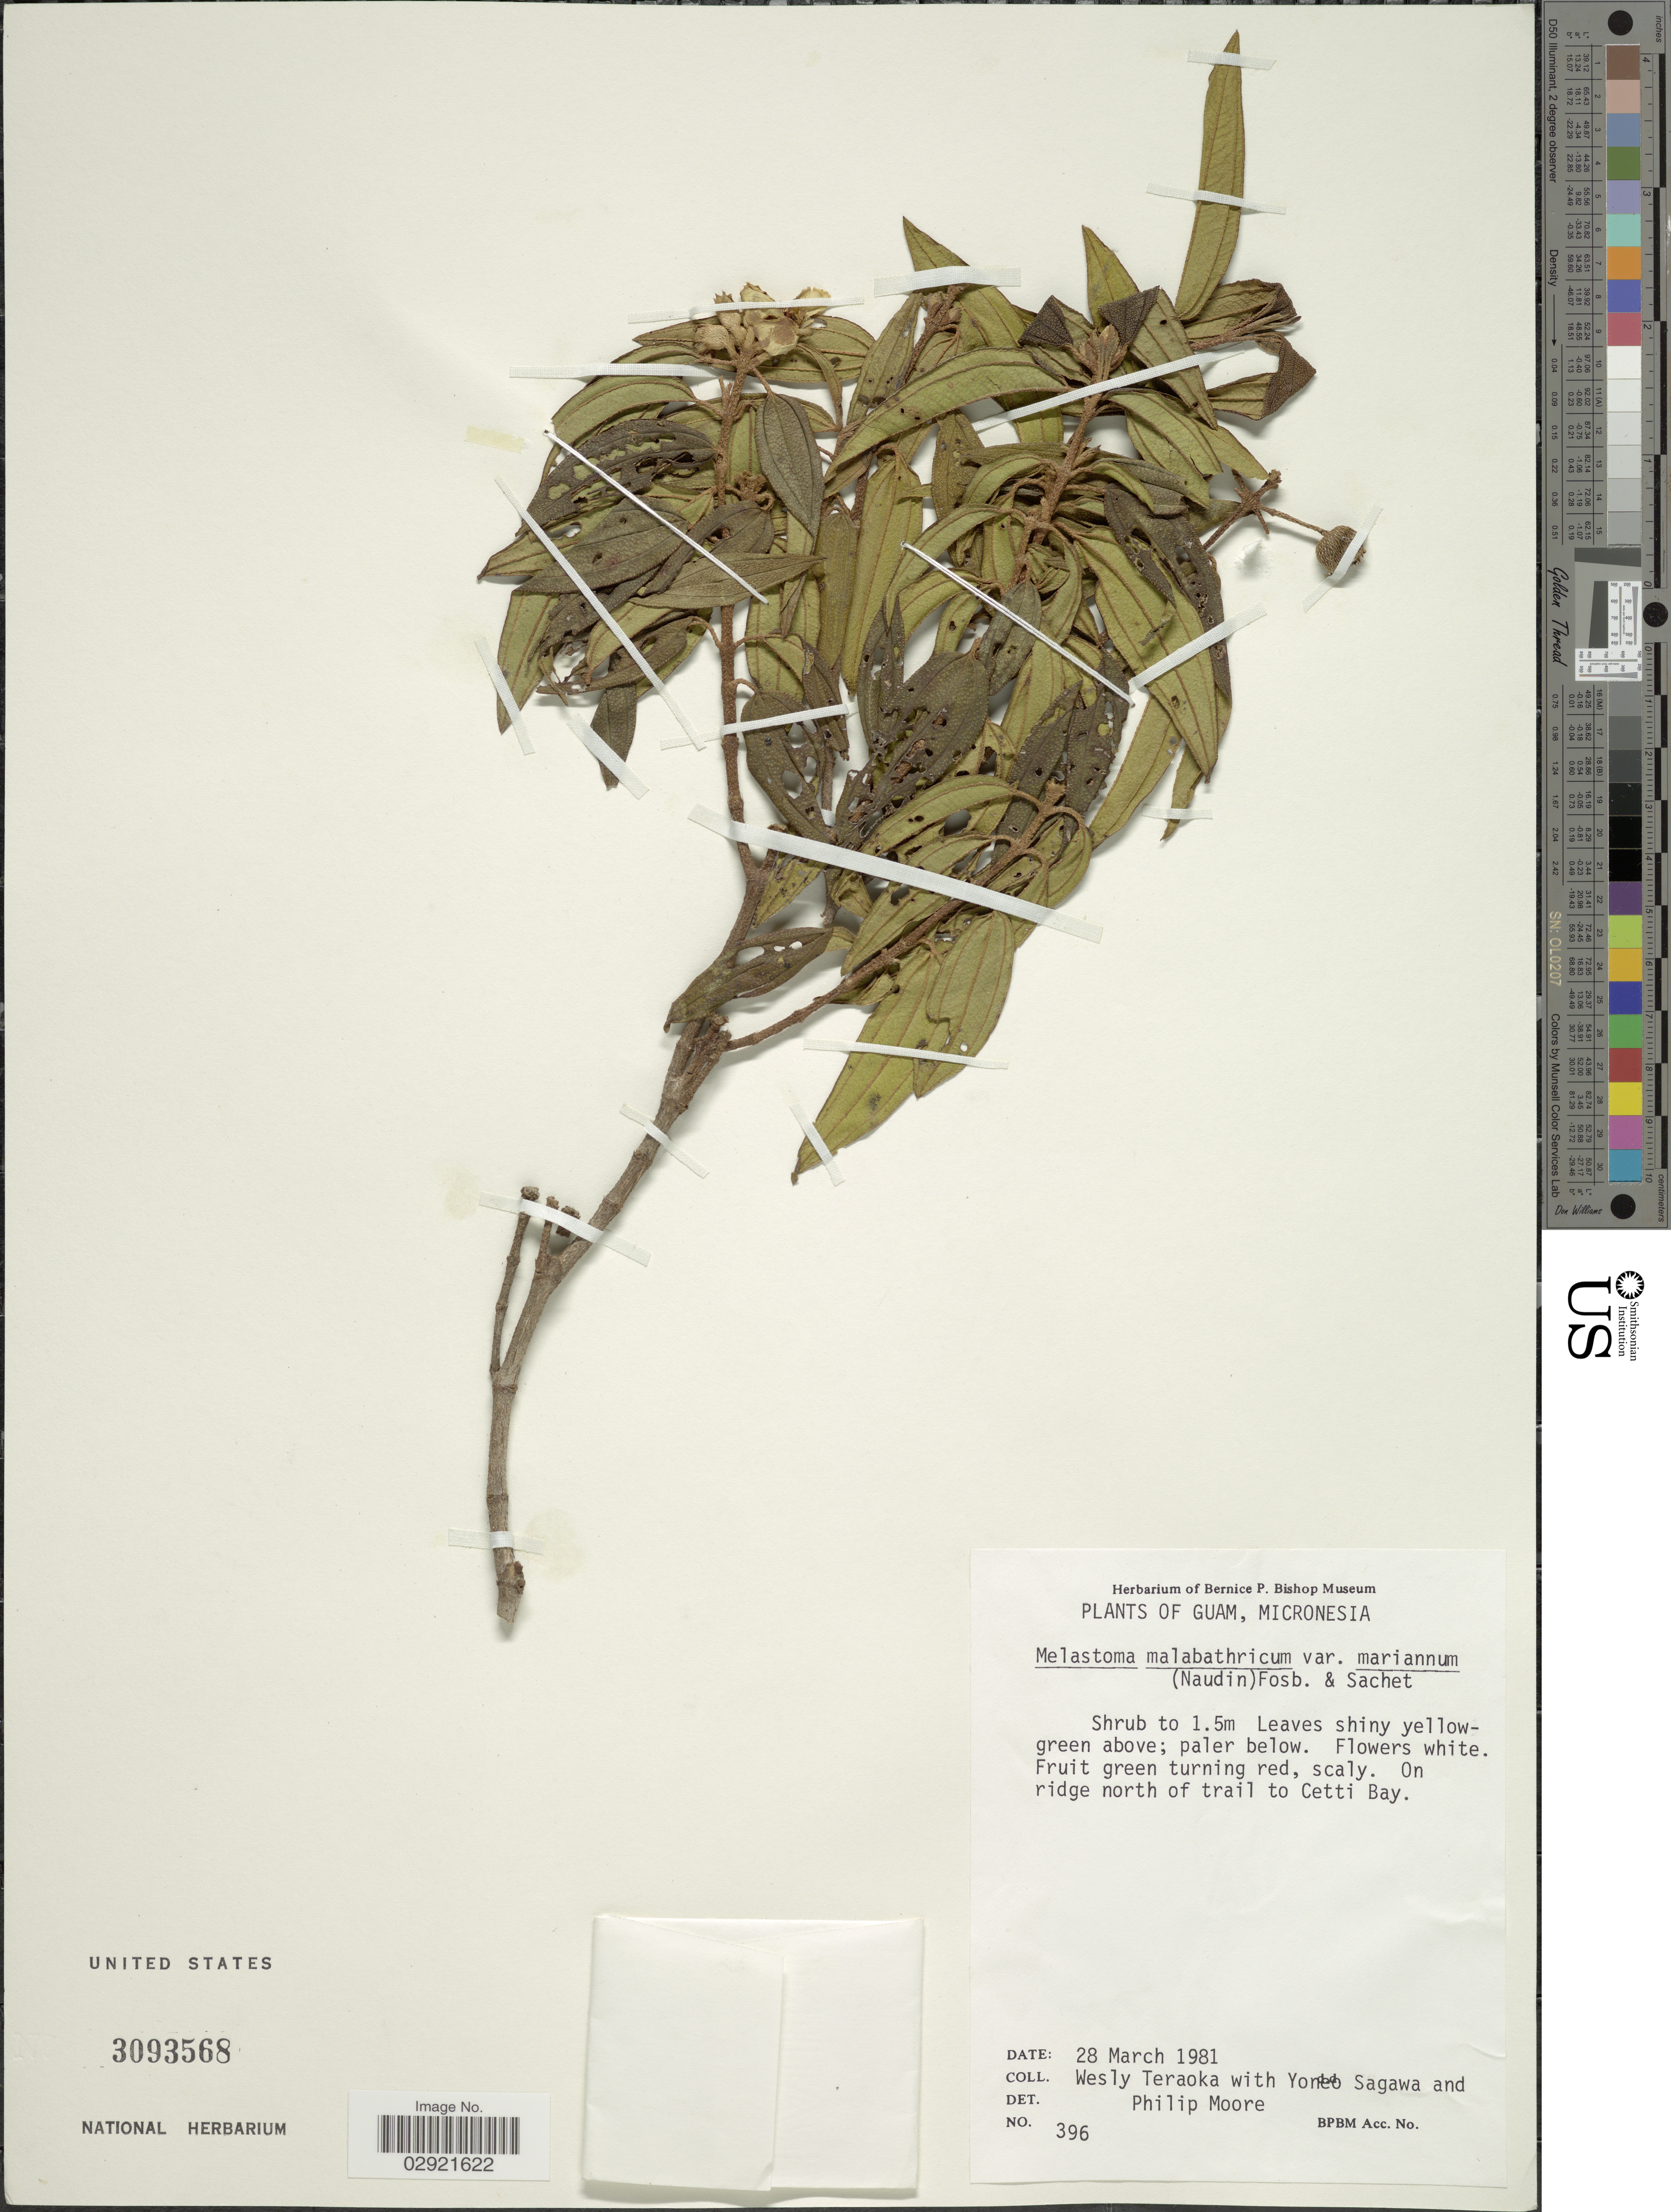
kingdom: Plantae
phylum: Tracheophyta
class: Magnoliopsida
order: Myrtales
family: Melastomataceae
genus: Melastoma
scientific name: Melastoma malabathricum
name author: L.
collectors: W. Teraoka, Y. Sagawa & P. Moore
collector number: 396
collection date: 1981-03-28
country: Guam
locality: Guam, Micronesia. On ridge north of trail to Cetti Bay.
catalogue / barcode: US 3093568